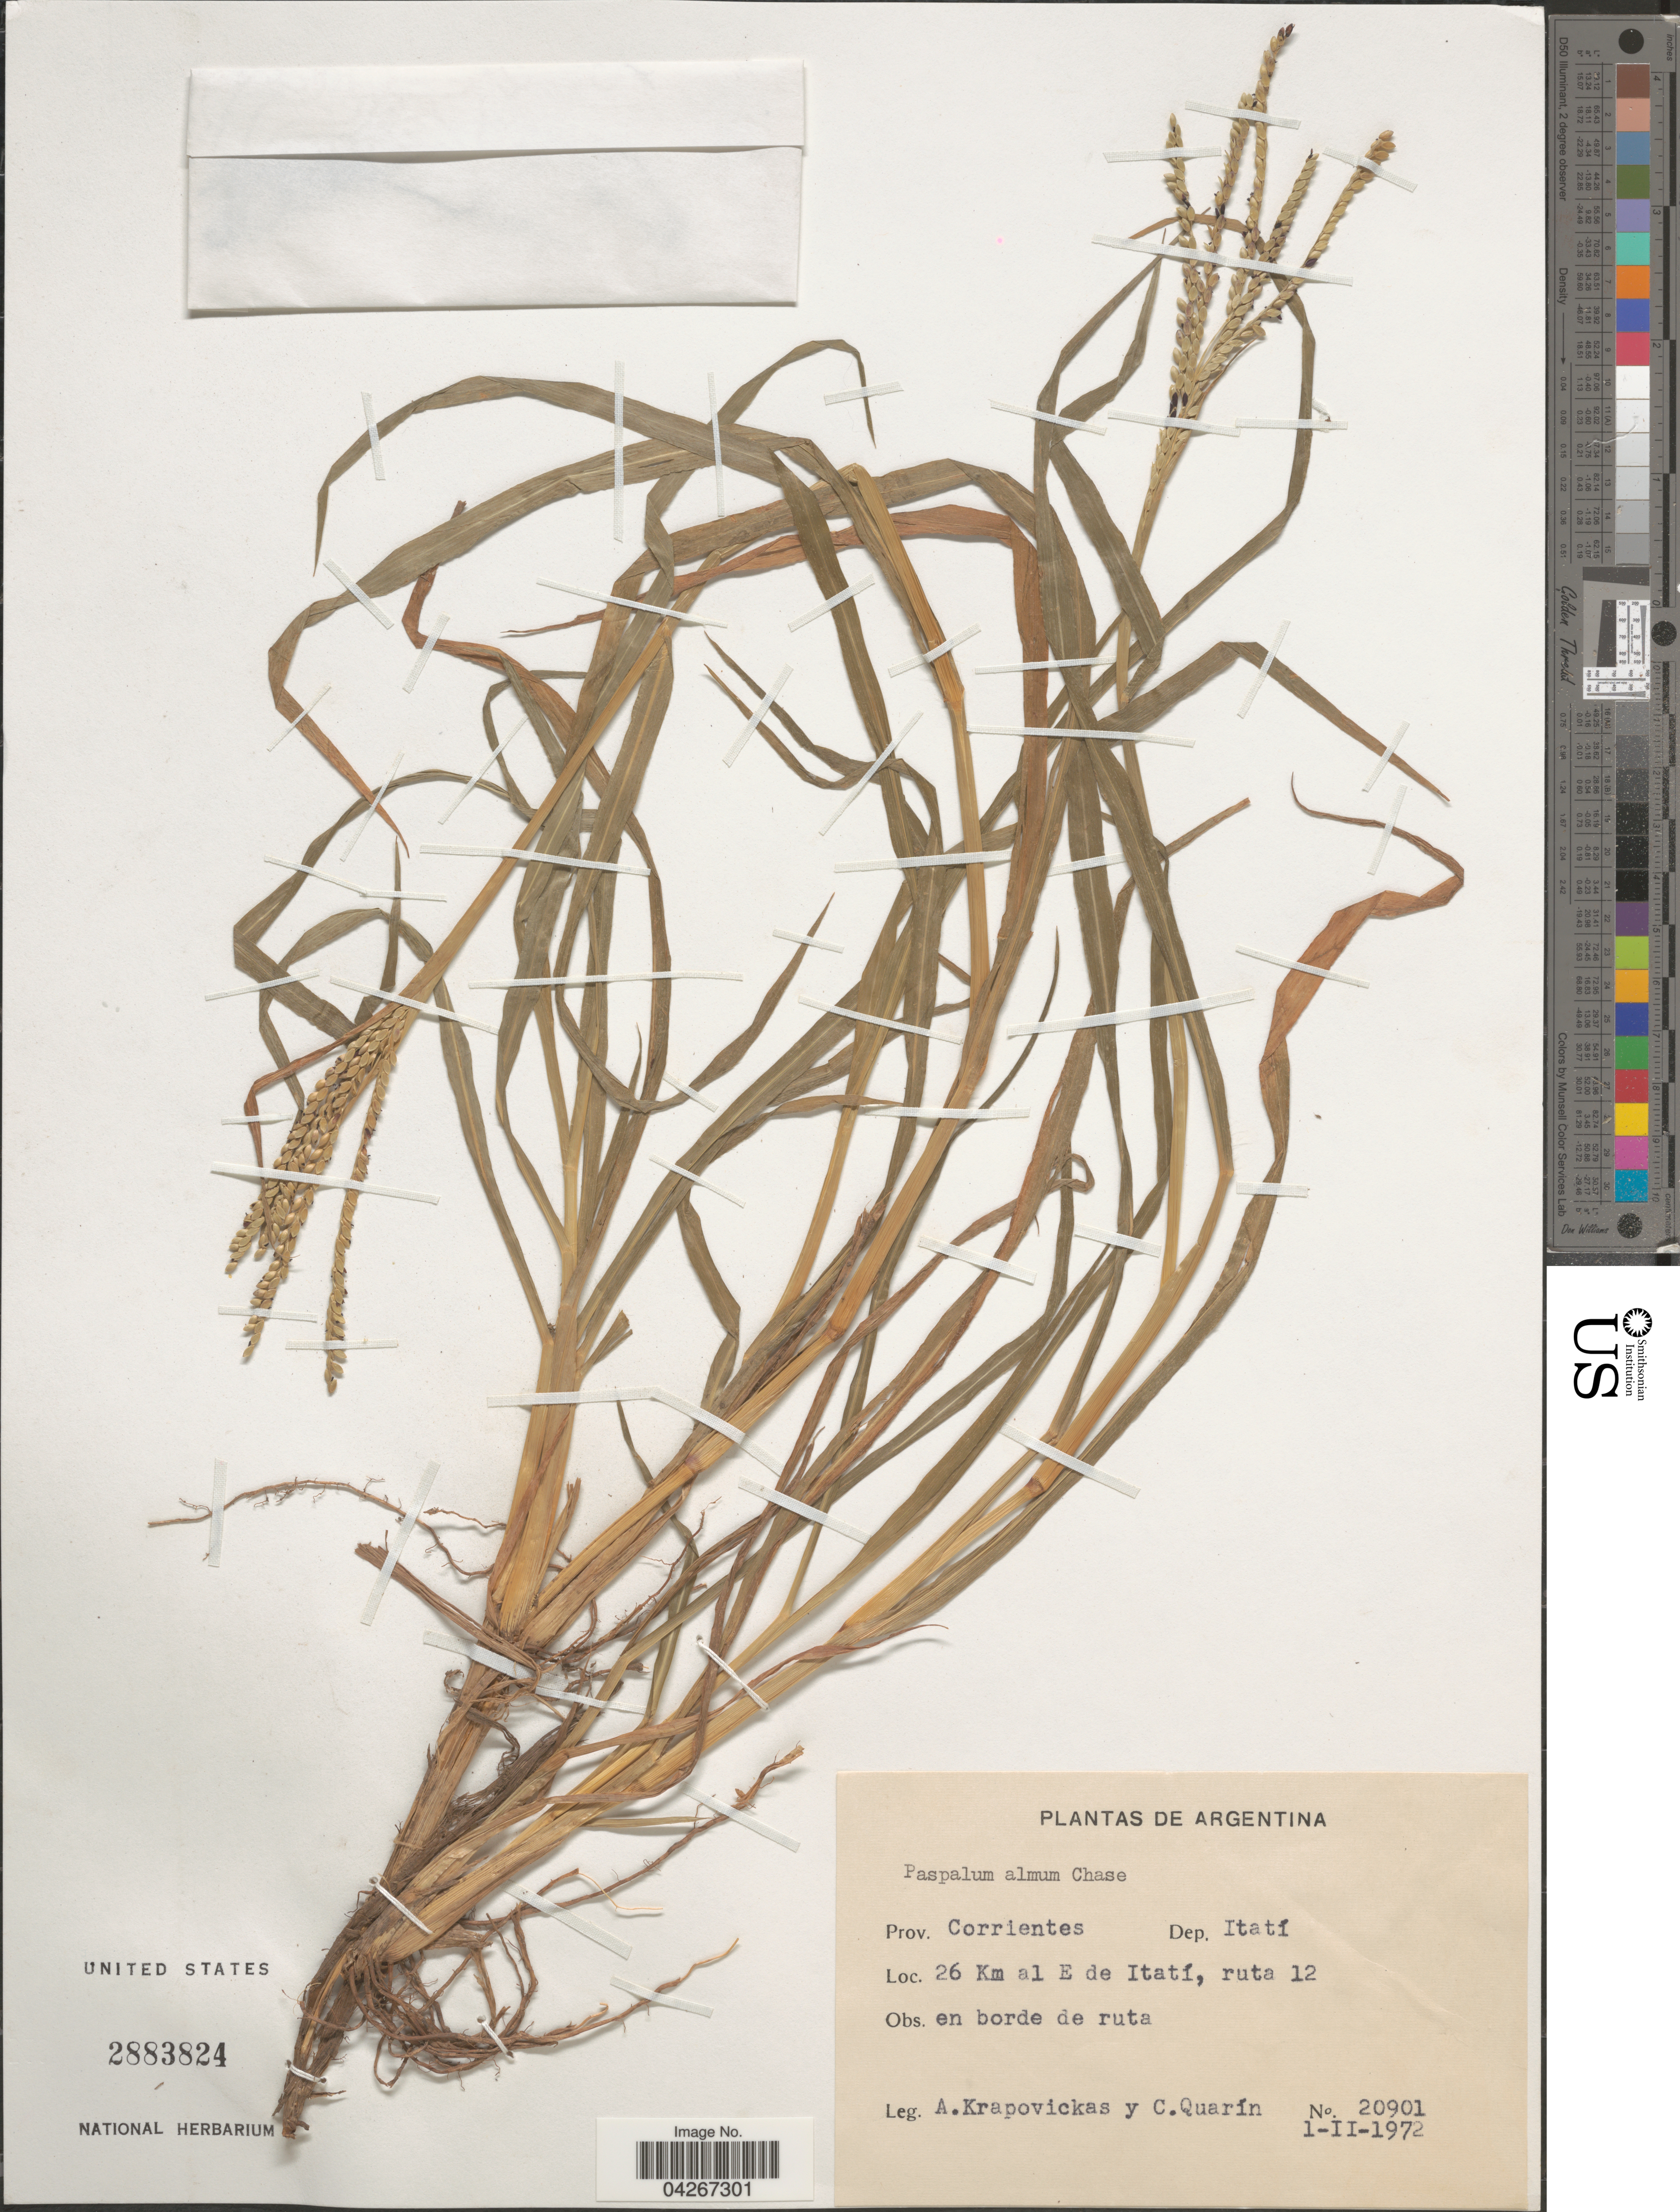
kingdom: Plantae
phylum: Tracheophyta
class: Liliopsida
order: Poales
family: Poaceae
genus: Paspalum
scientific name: Paspalum almum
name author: Chase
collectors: A. Krapovickas & C. Quarín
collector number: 20901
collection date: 1972-02-01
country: Argentina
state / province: Corrientes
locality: Dep. Itatí. 26 Km al E de Itatí, ruta 12.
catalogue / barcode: US 2883824